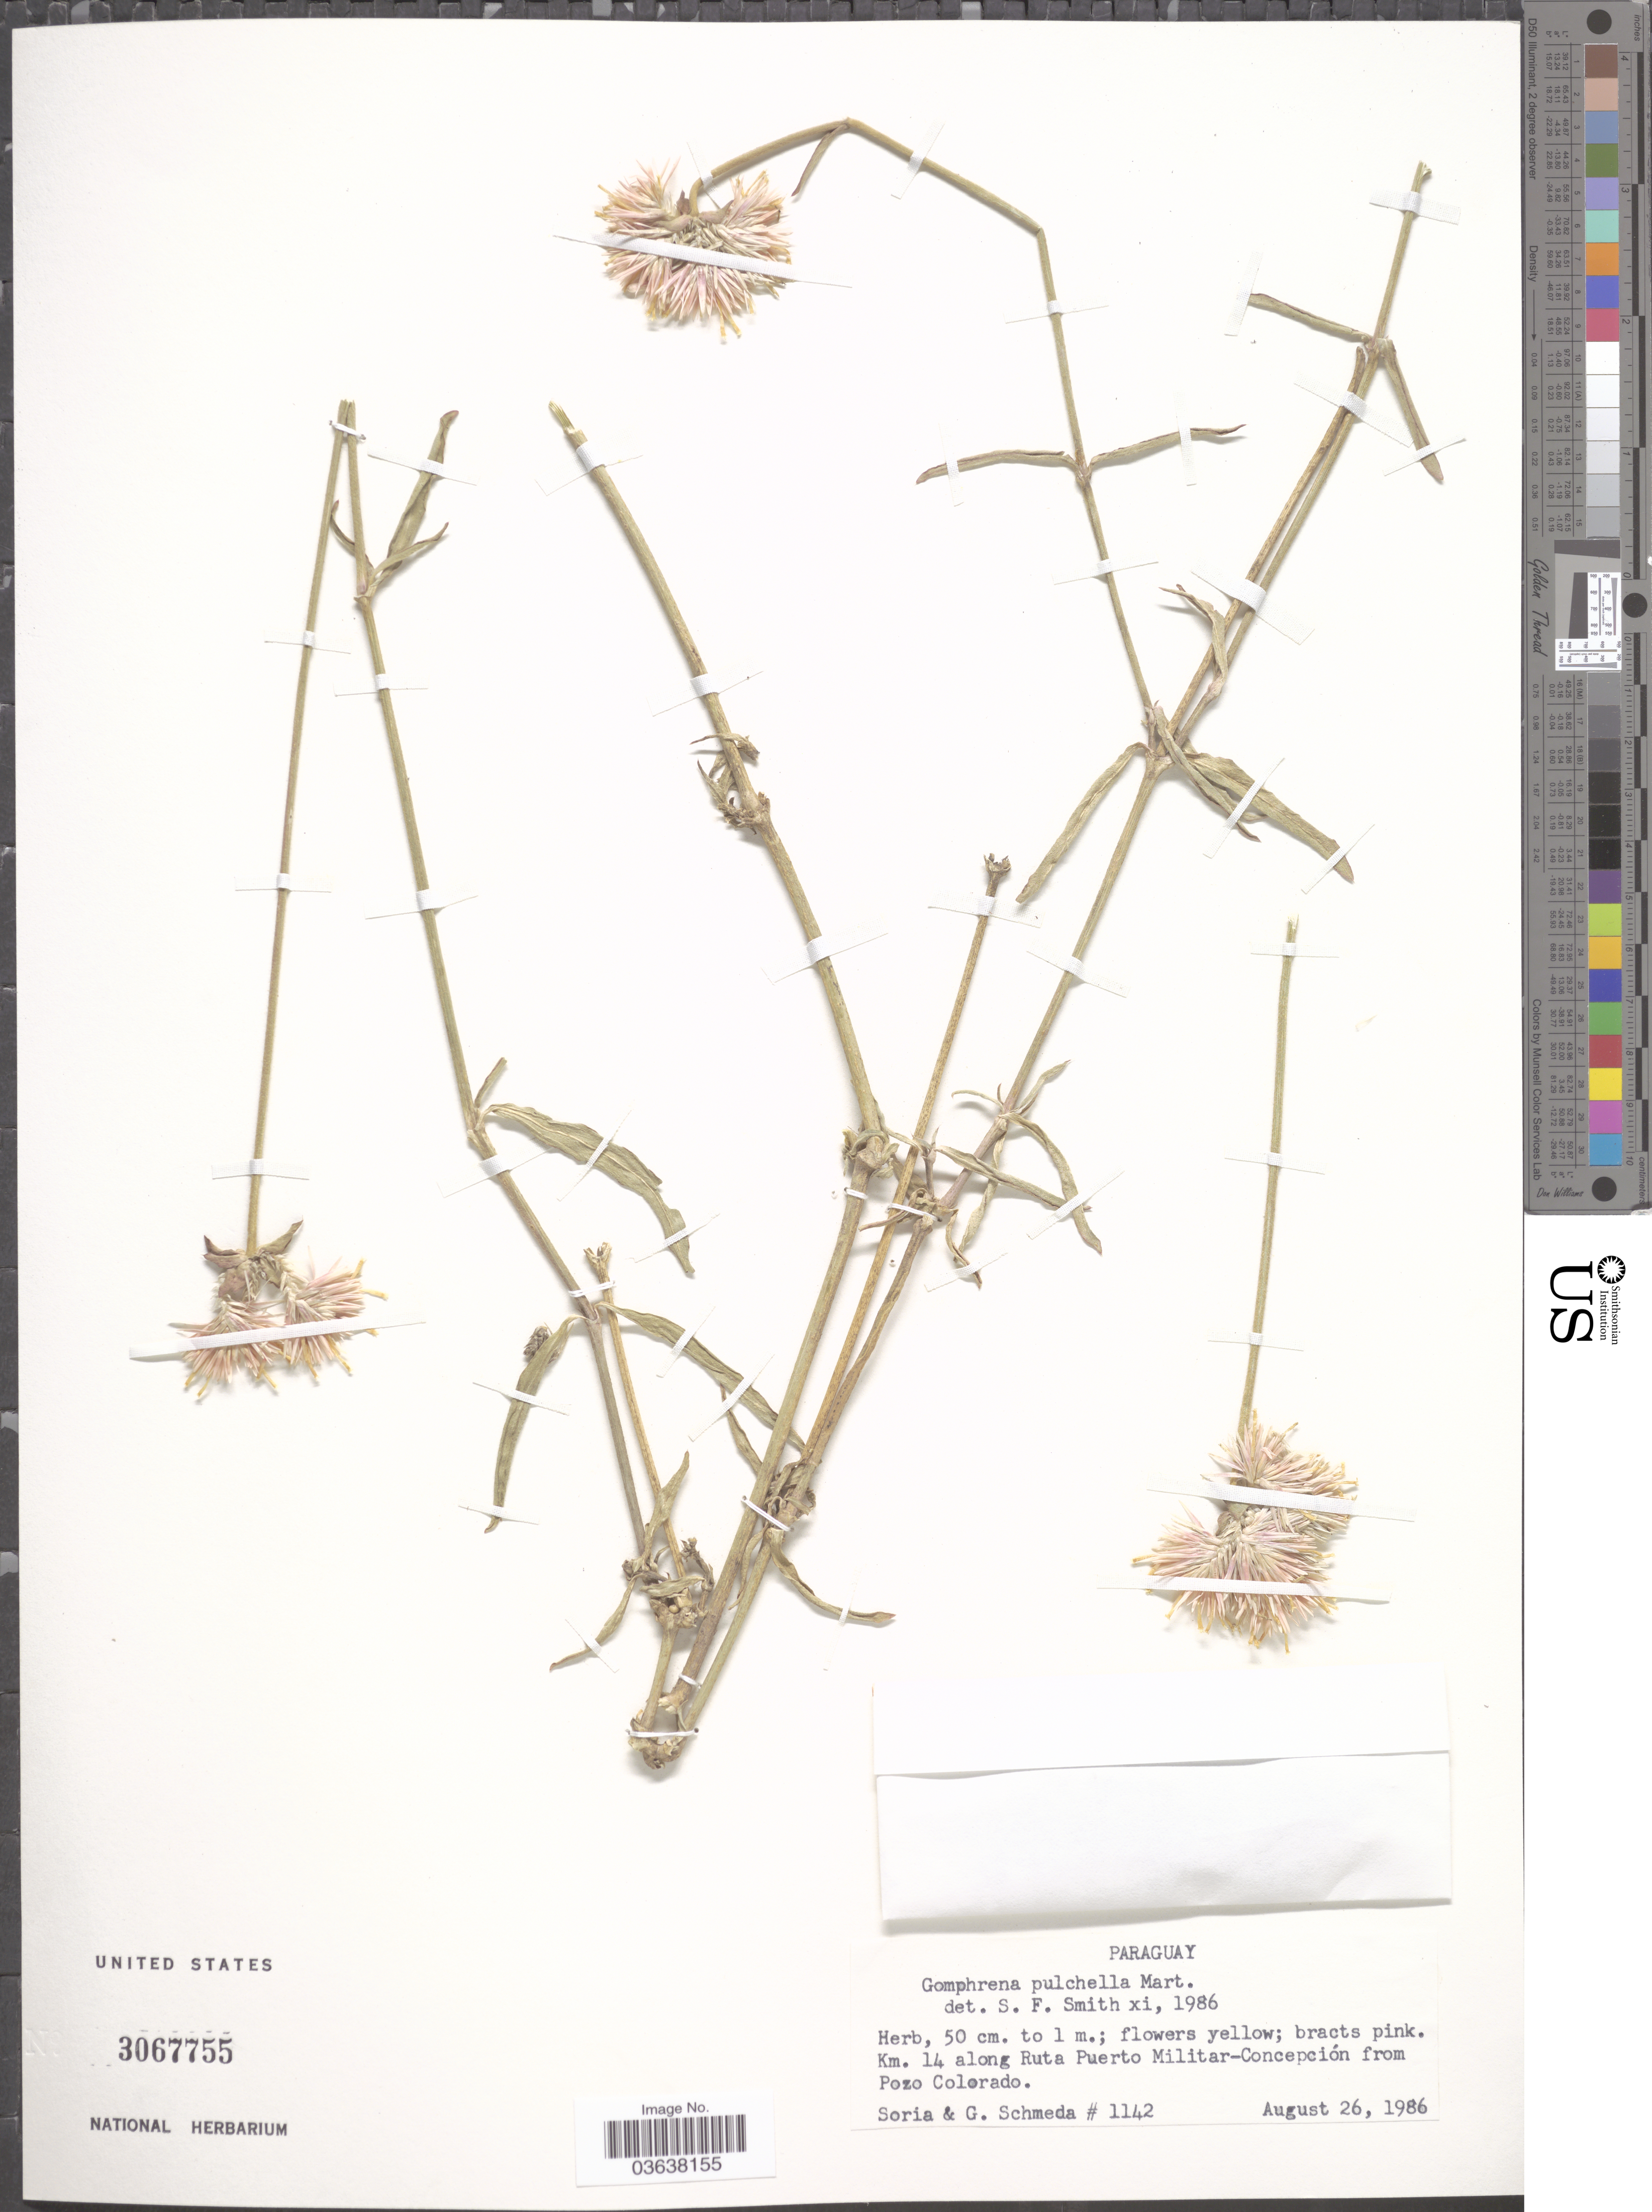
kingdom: Plantae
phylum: Tracheophyta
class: Magnoliopsida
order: Caryophyllales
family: Amaranthaceae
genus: Gomphrena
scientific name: Gomphrena pulchella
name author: Mart.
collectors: Soria & G. Schmeda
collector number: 1142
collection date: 1986-08-26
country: Paraguay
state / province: Concepcion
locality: Km. 14 along Ruta Puerto Militair-Concepción from Pozo Colorado.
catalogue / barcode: US 3067755